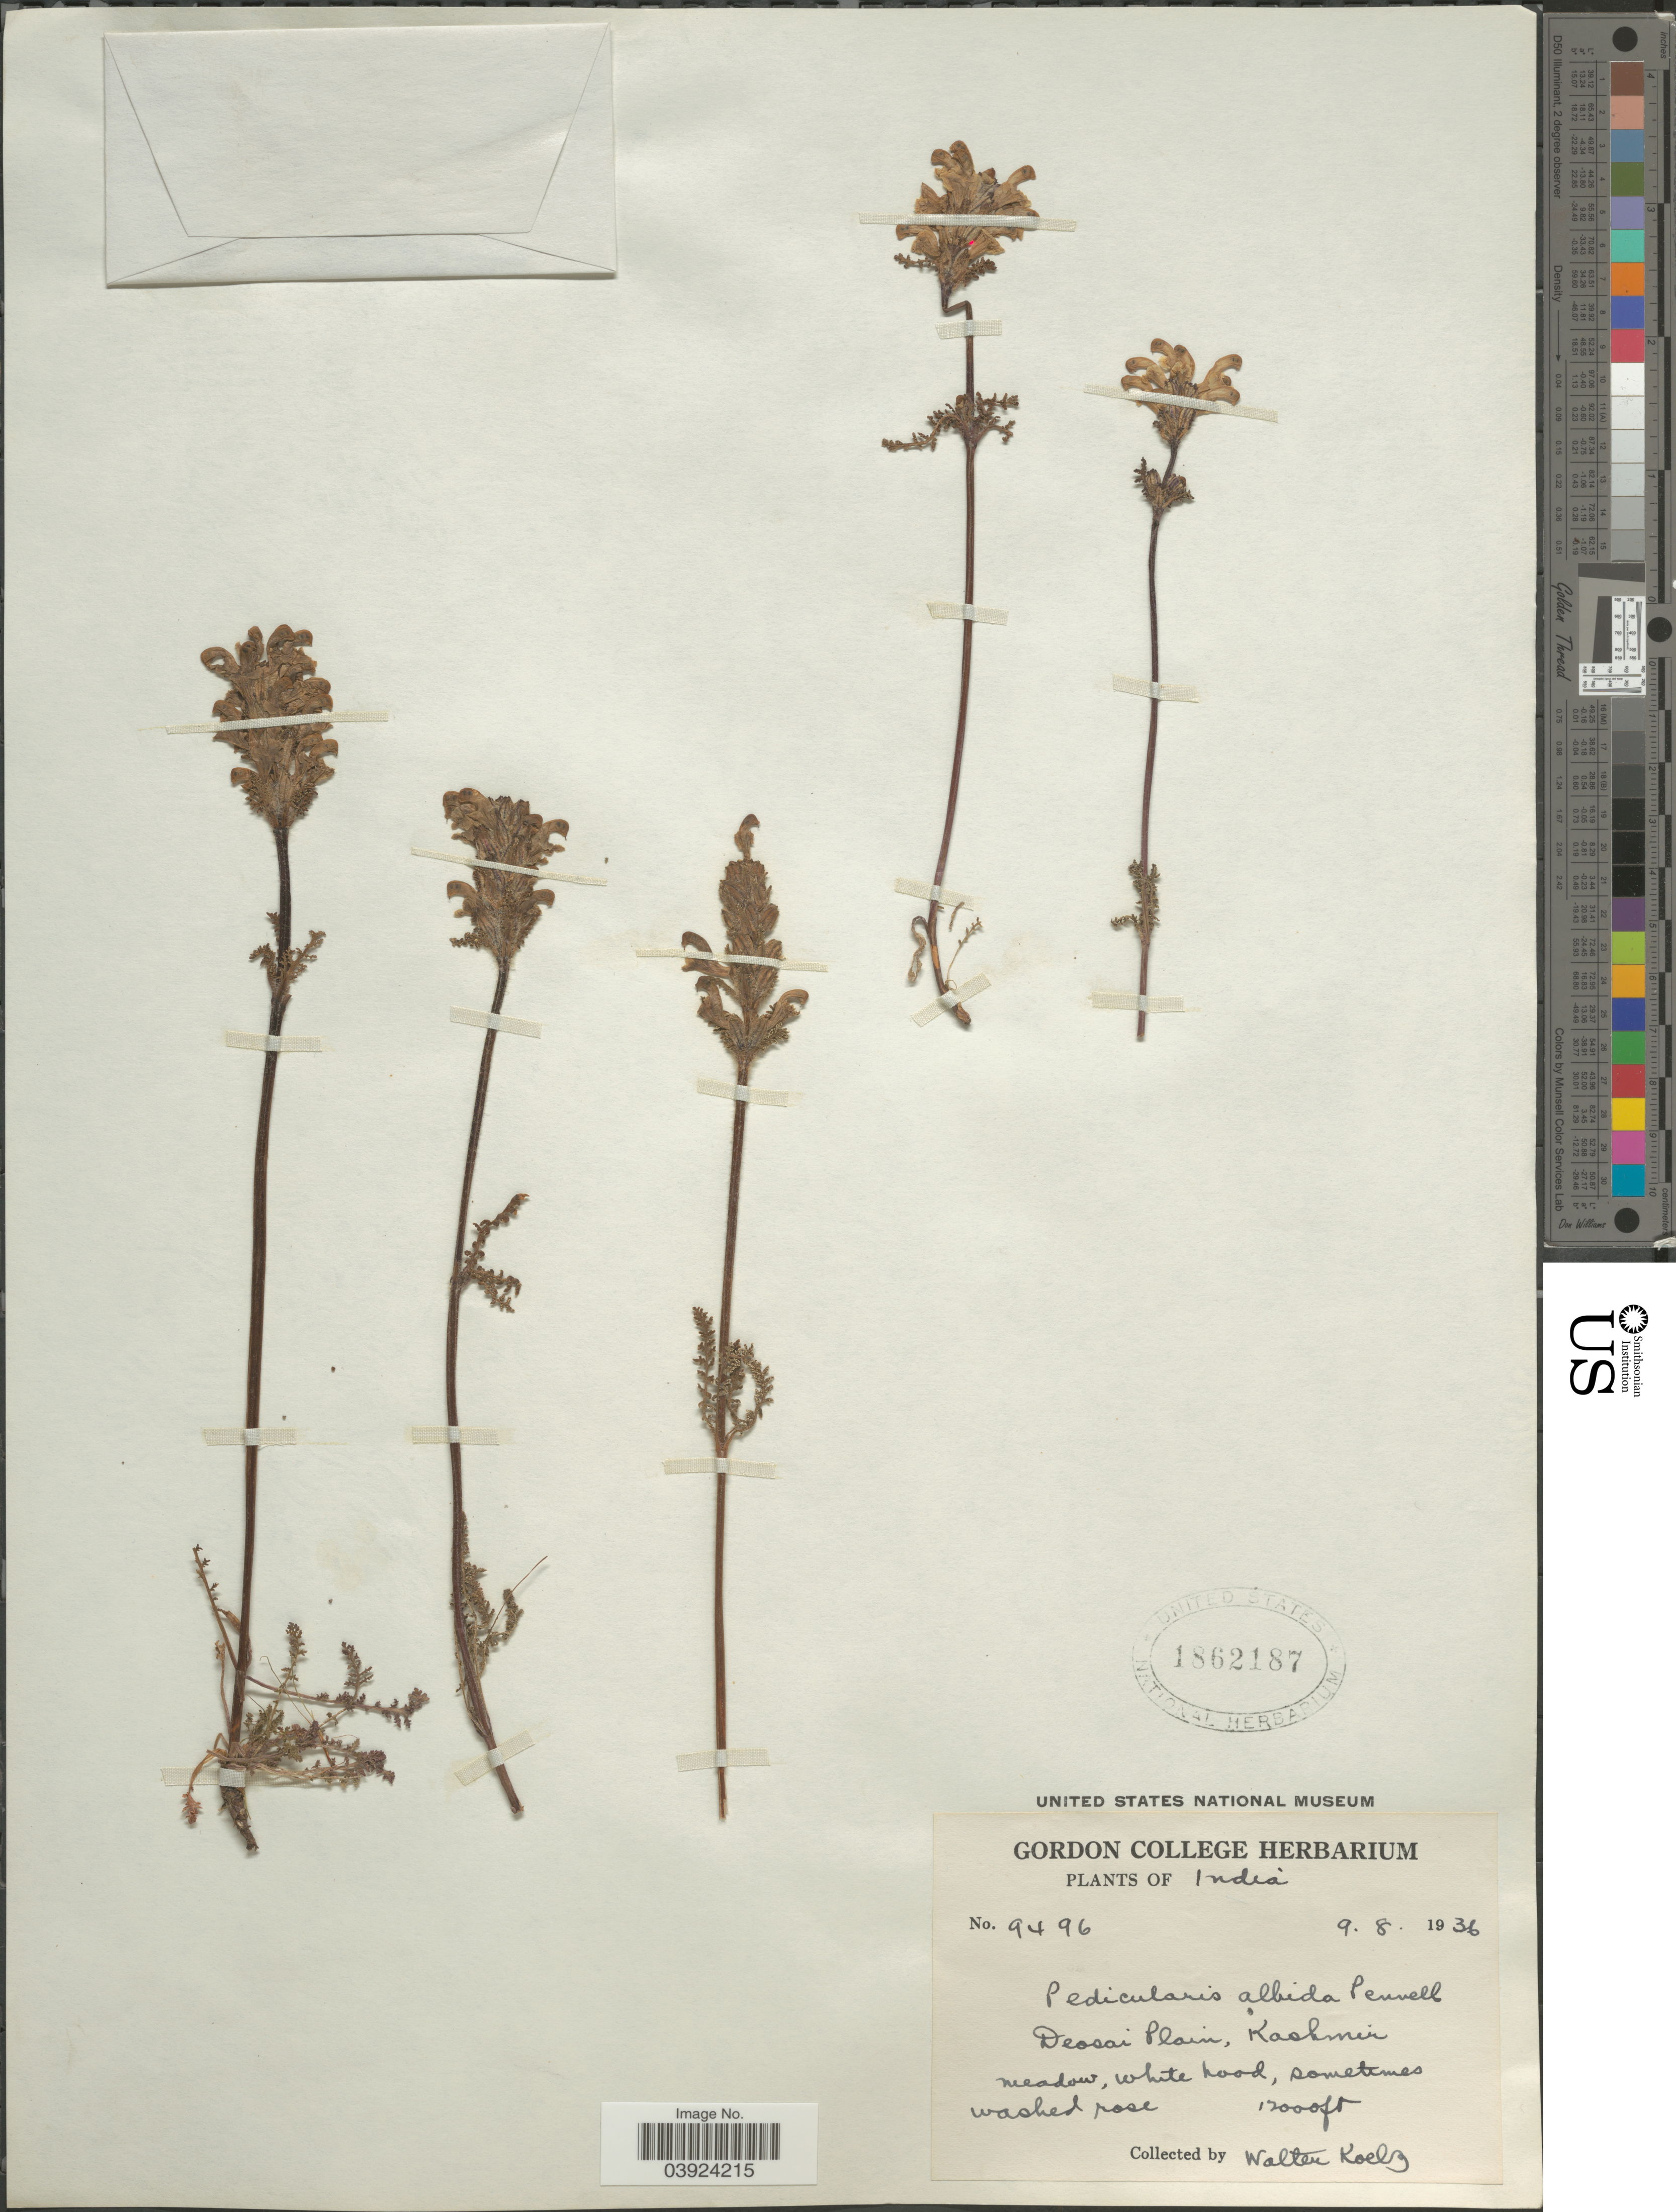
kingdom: Plantae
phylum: Tracheophyta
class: Magnoliopsida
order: Lamiales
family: Orobanchaceae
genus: Pedicularis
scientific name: Pedicularis cheilanthifolia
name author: Schrenk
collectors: W. N. Koelz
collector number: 9496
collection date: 1936-08-09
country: India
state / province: Jammu and Kashmir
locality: Deosai Plain, Kashmir.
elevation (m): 3658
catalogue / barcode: US 1862187